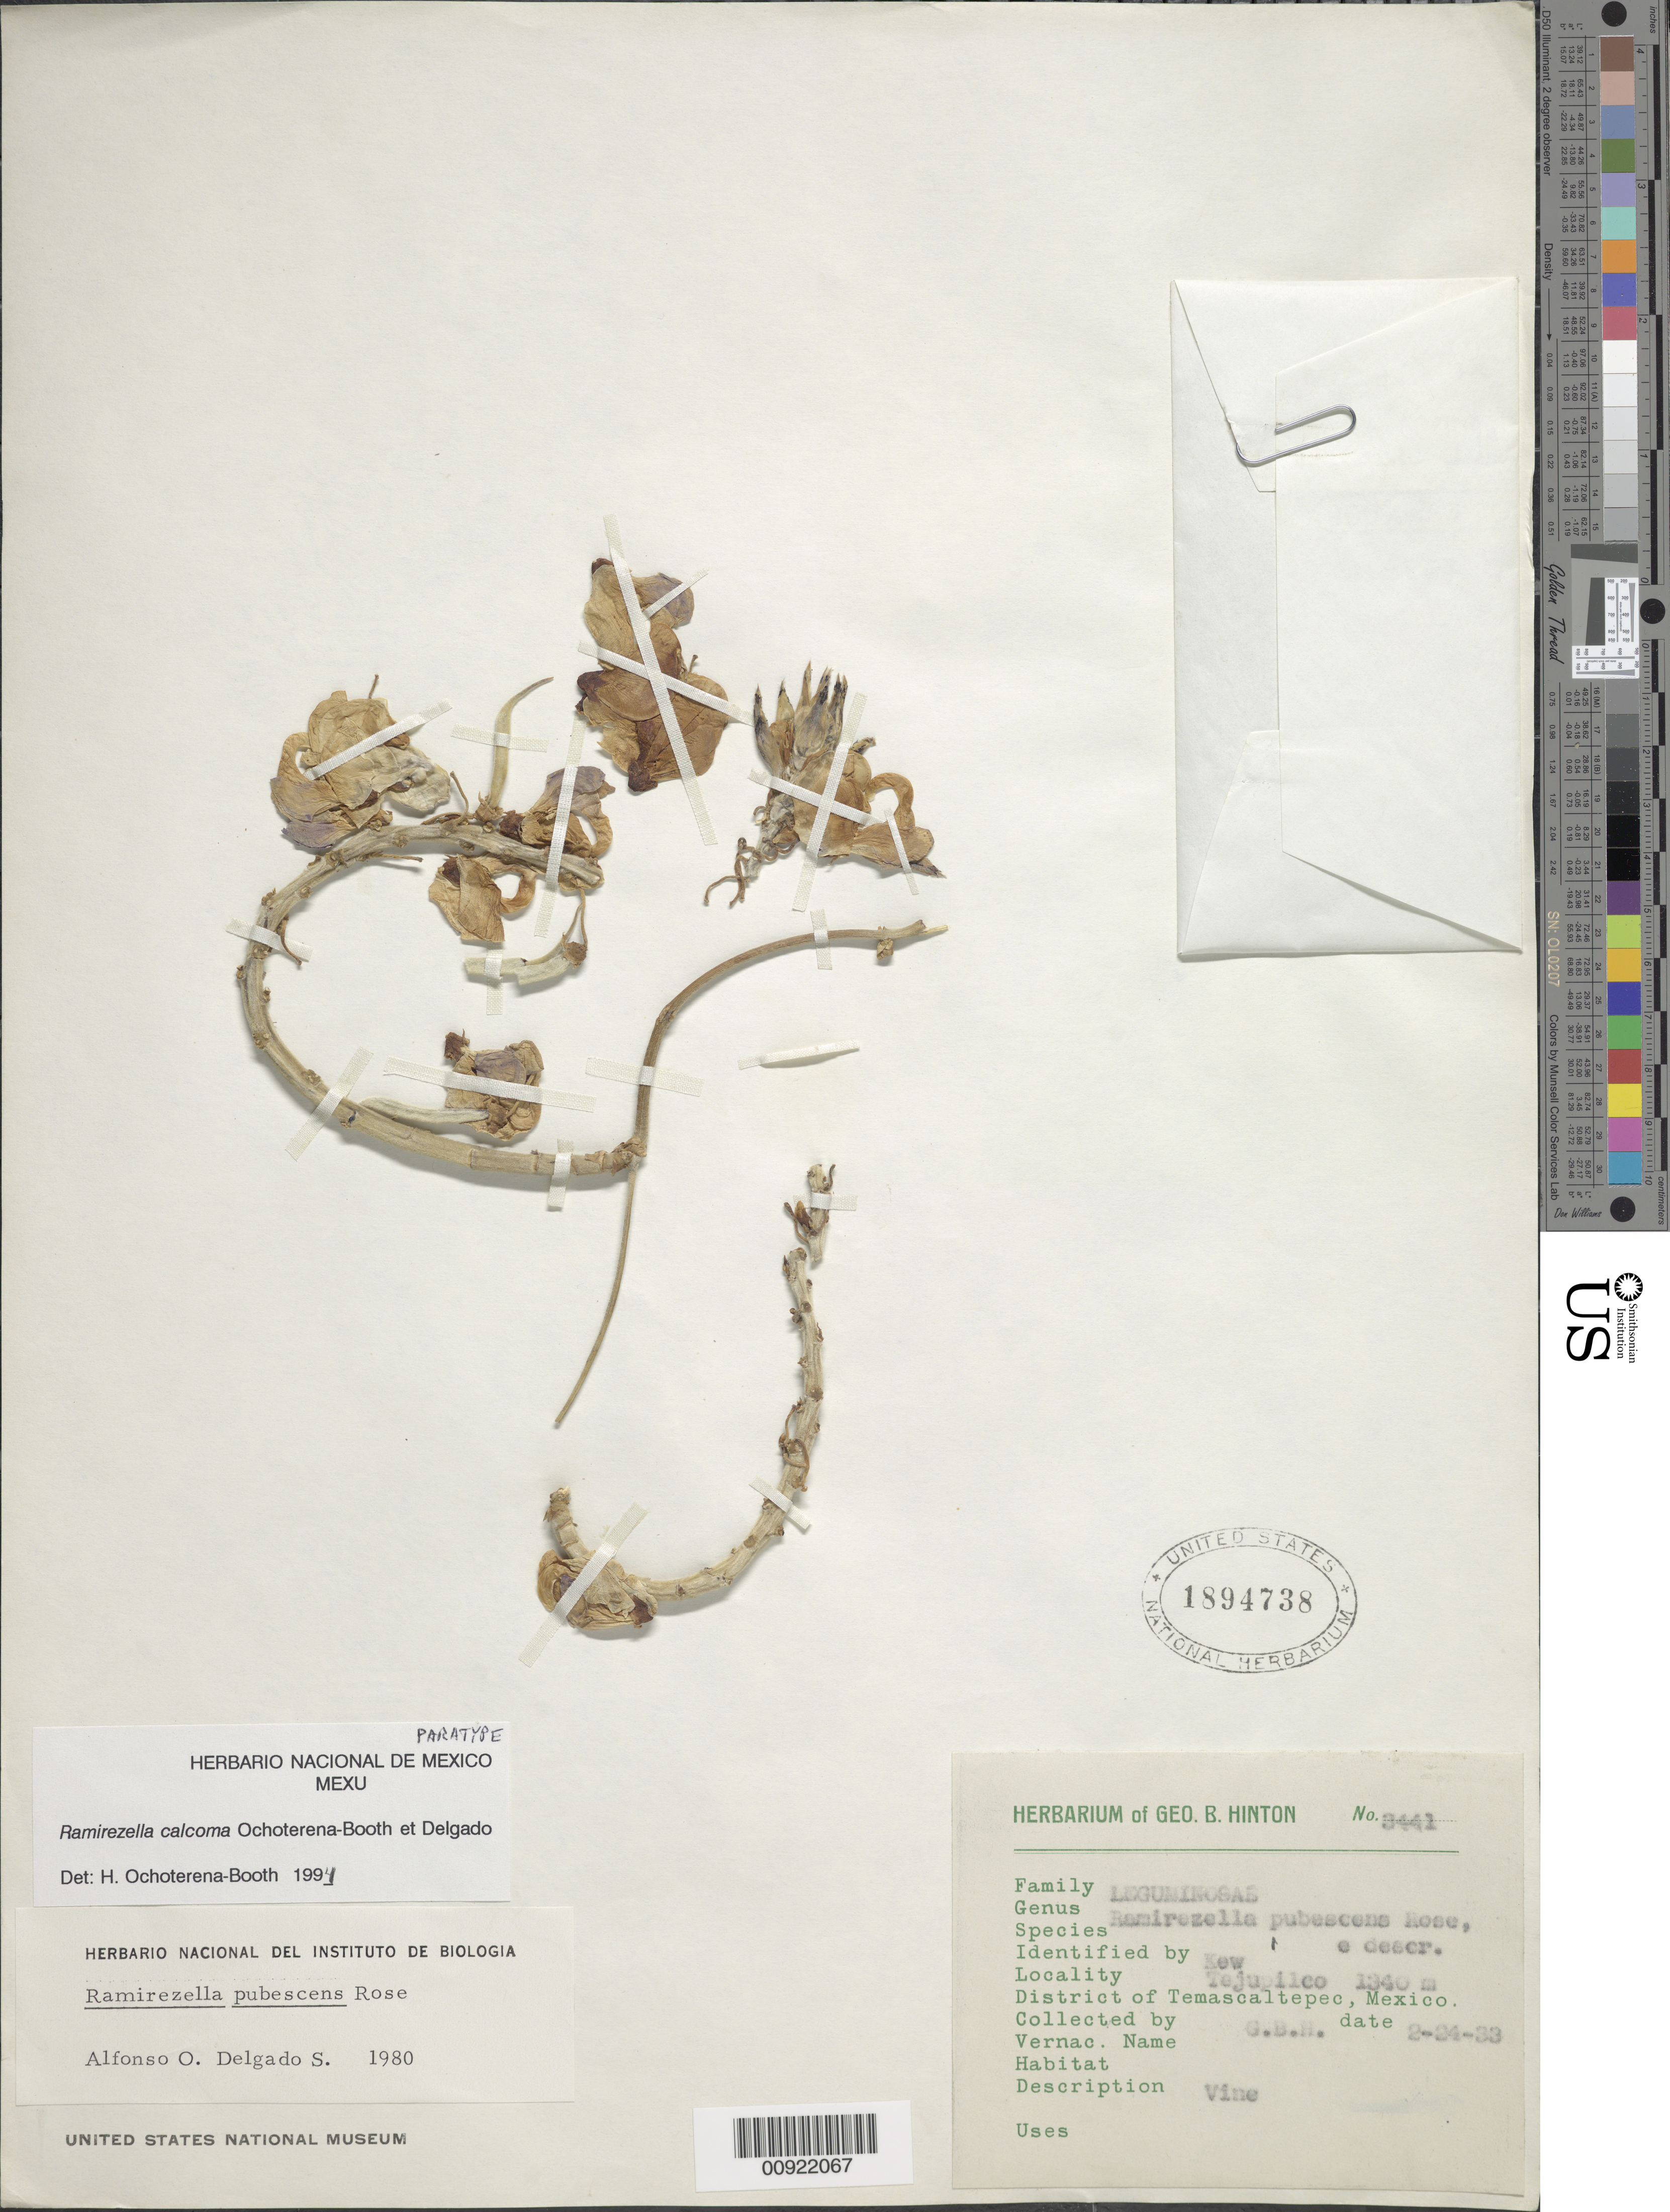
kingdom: Plantae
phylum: Tracheophyta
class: Magnoliopsida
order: Fabales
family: Fabaceae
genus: Ramirezella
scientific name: Ramirezella calcoma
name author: Ochot.-Booth & A. Delgado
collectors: G. B. Hinton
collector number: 3441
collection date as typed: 24 Feb 1933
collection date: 1933-02-24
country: Mexico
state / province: México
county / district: Temascaltepec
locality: Tejupilco, District of Temascaltepec, State of Mexico.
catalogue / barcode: US 1894738